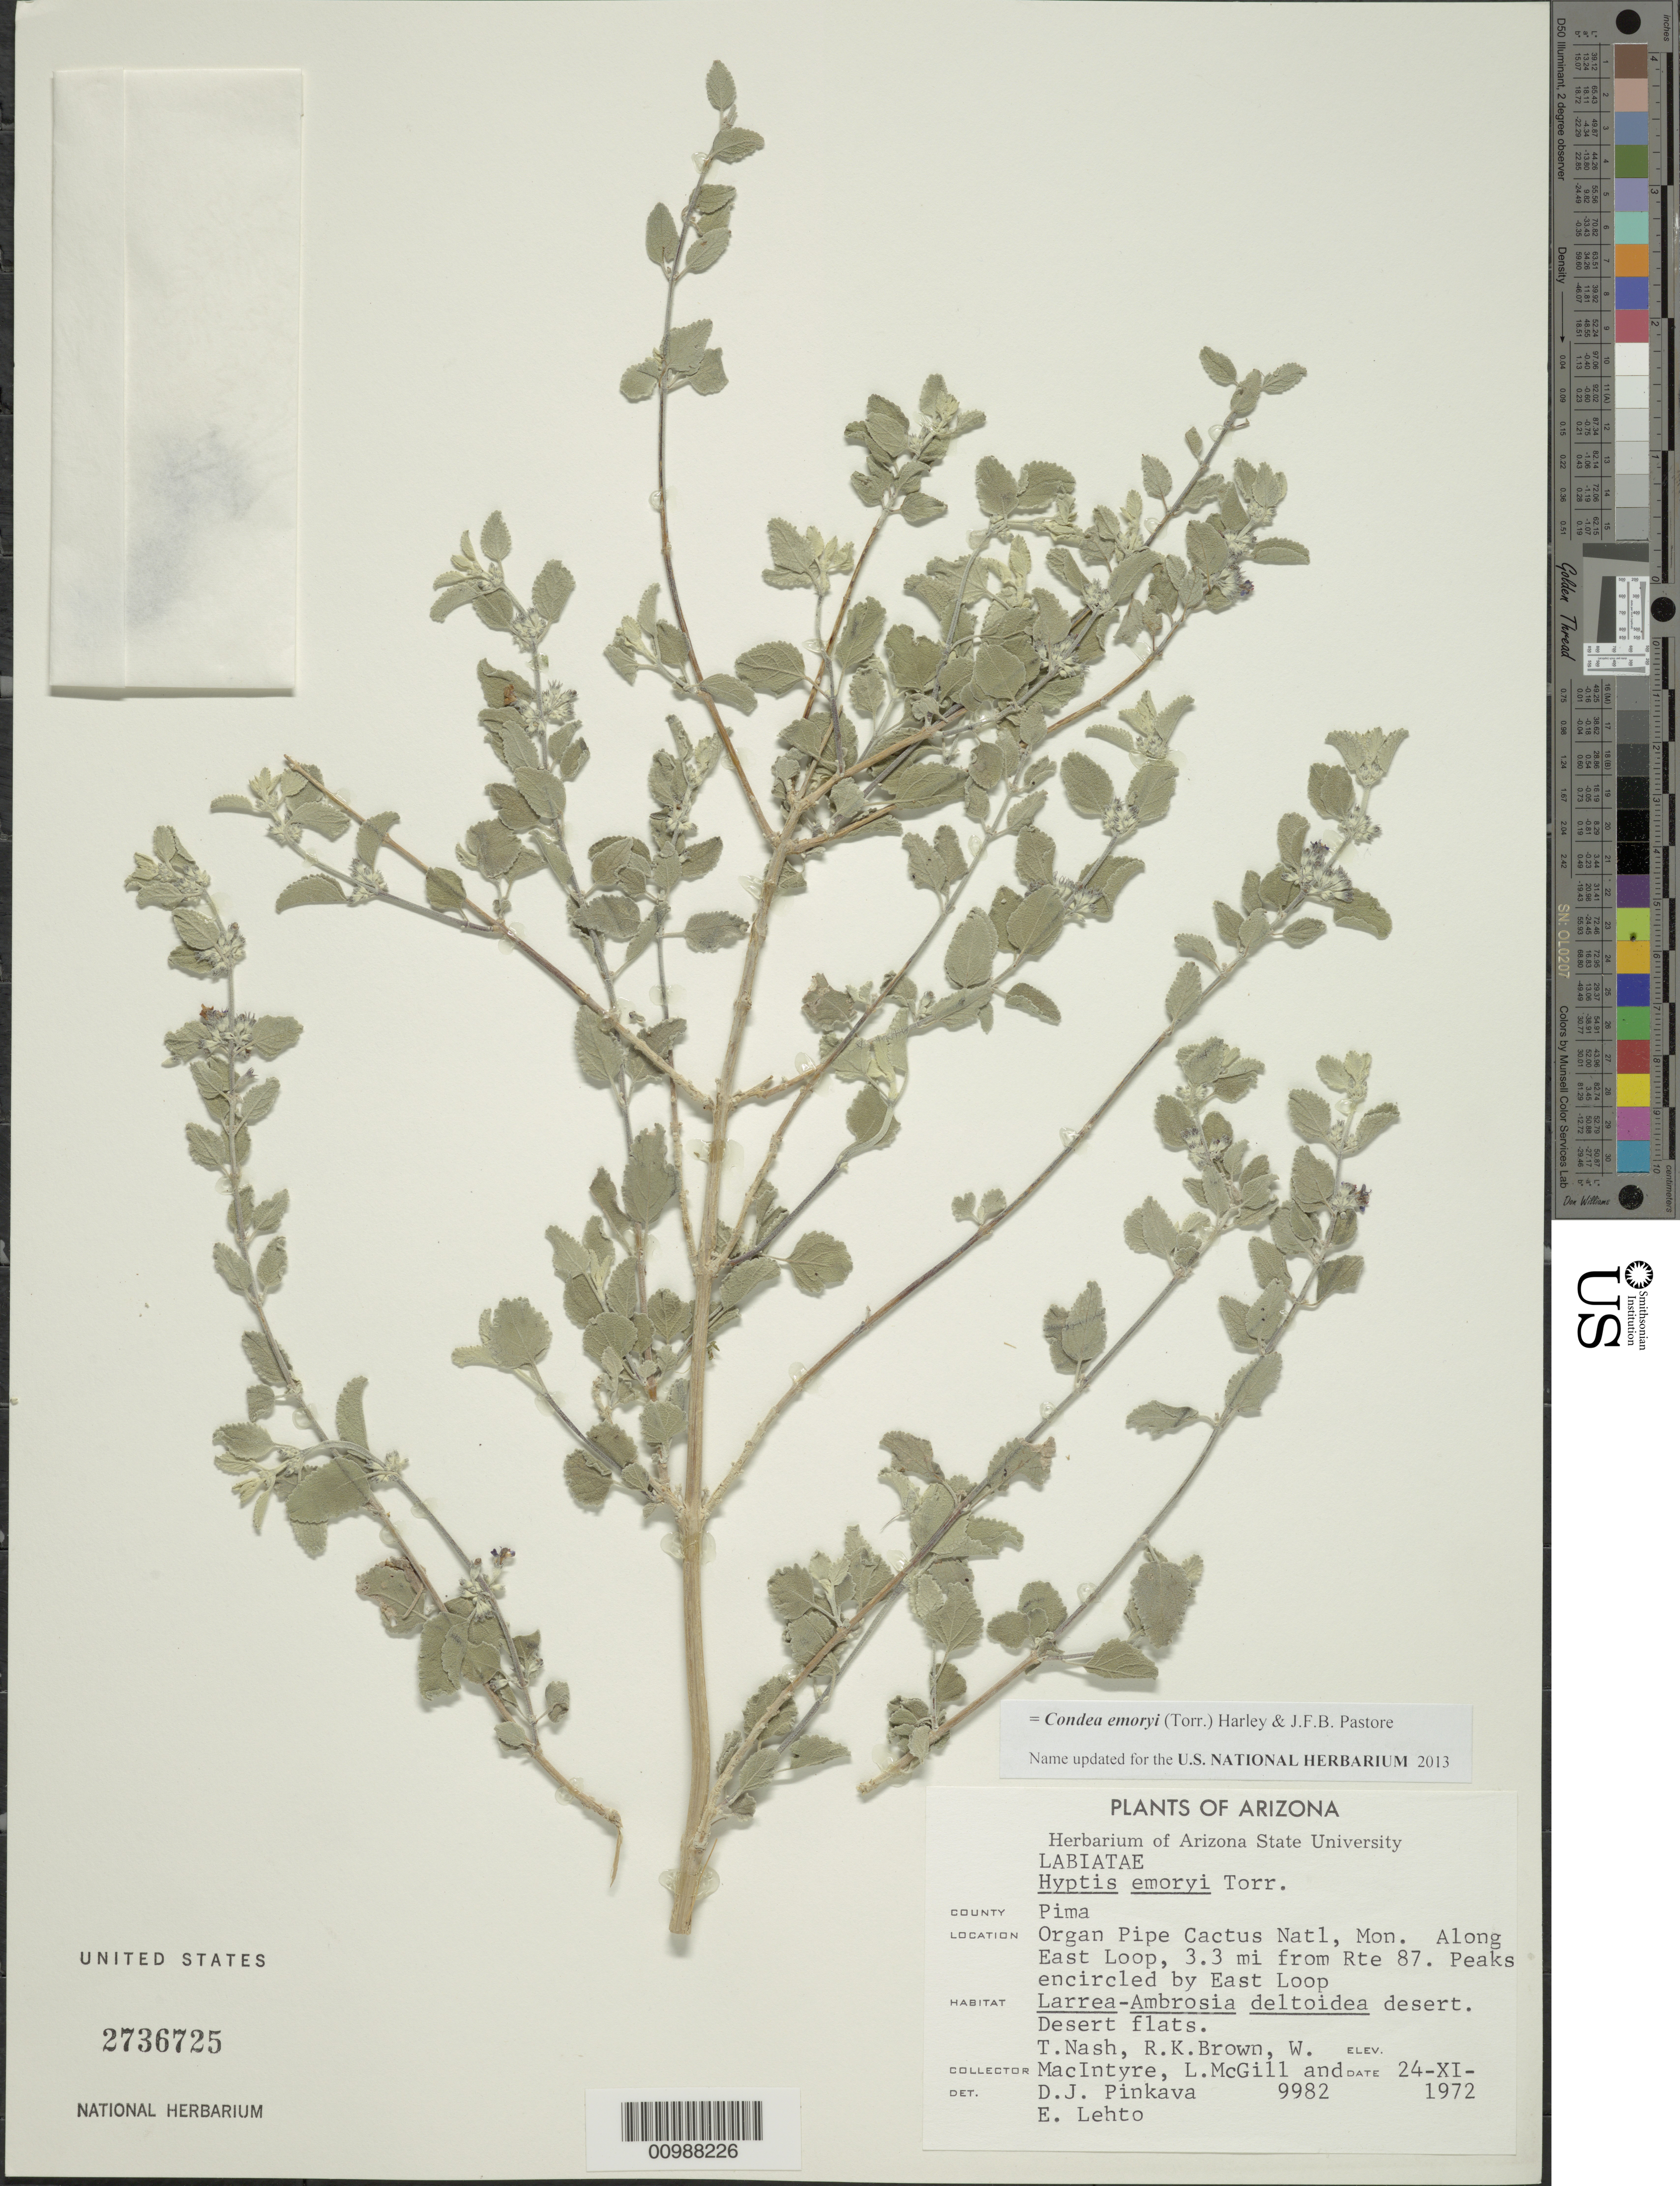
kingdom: Plantae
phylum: Tracheophyta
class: Magnoliopsida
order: Lamiales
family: Lamiaceae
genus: Condea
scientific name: Condea emoryi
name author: (Torr.) Harley & J.F.B. Pastore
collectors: T. H. Nash, R. K. Brown, W. Macintyre, L. Mcgill & D. Pinkava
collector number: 9982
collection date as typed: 24 Nov 1972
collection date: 1972-11-24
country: United States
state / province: Arizona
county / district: Pima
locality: Organ Pipe Cactus National Monument. Along East Loop, 3.3 miles from Route 87. Peaks encircled by East loop. Desert flats.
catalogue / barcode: US 2736725